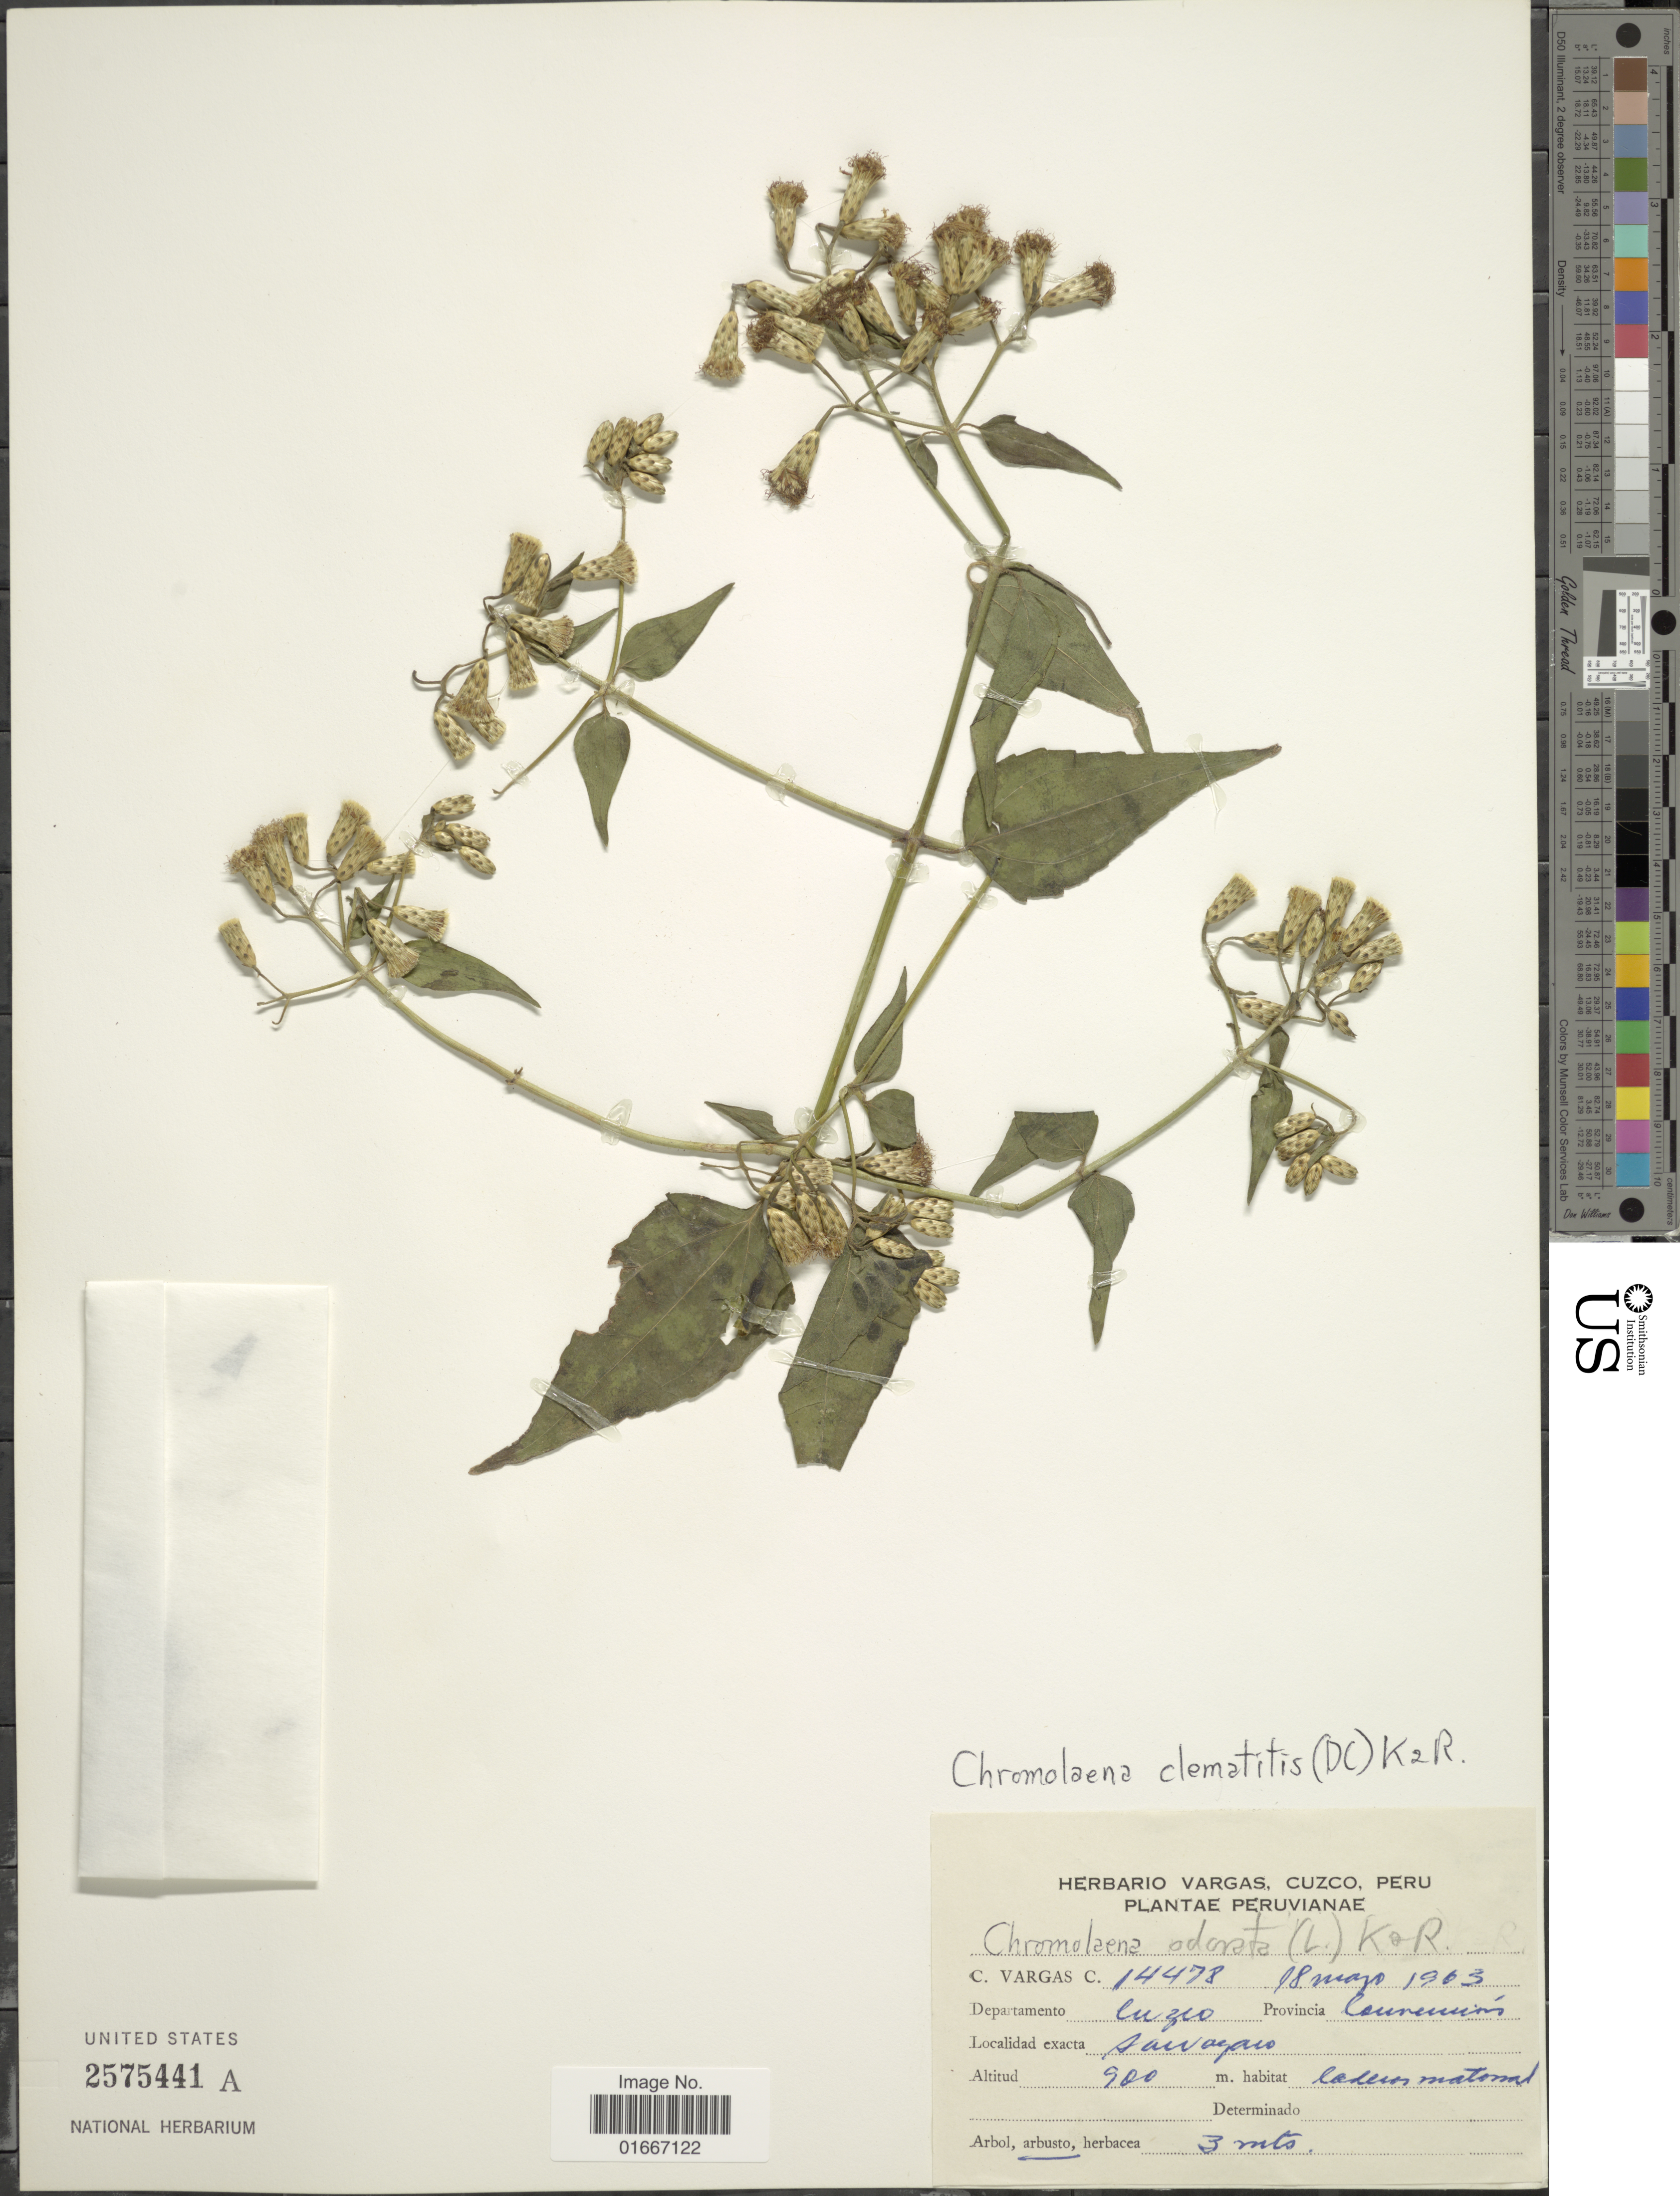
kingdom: Plantae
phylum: Tracheophyta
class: Magnoliopsida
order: Asterales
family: Asteraceae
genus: Chromolaena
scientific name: Chromolaena odorata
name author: (L.) R.M. King & H. Rob.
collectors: C. Vargas Calderón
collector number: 14478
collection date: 1903-05-18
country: Peru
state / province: Cusco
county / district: La Convención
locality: Sahuayaco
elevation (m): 900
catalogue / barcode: US 2575441A